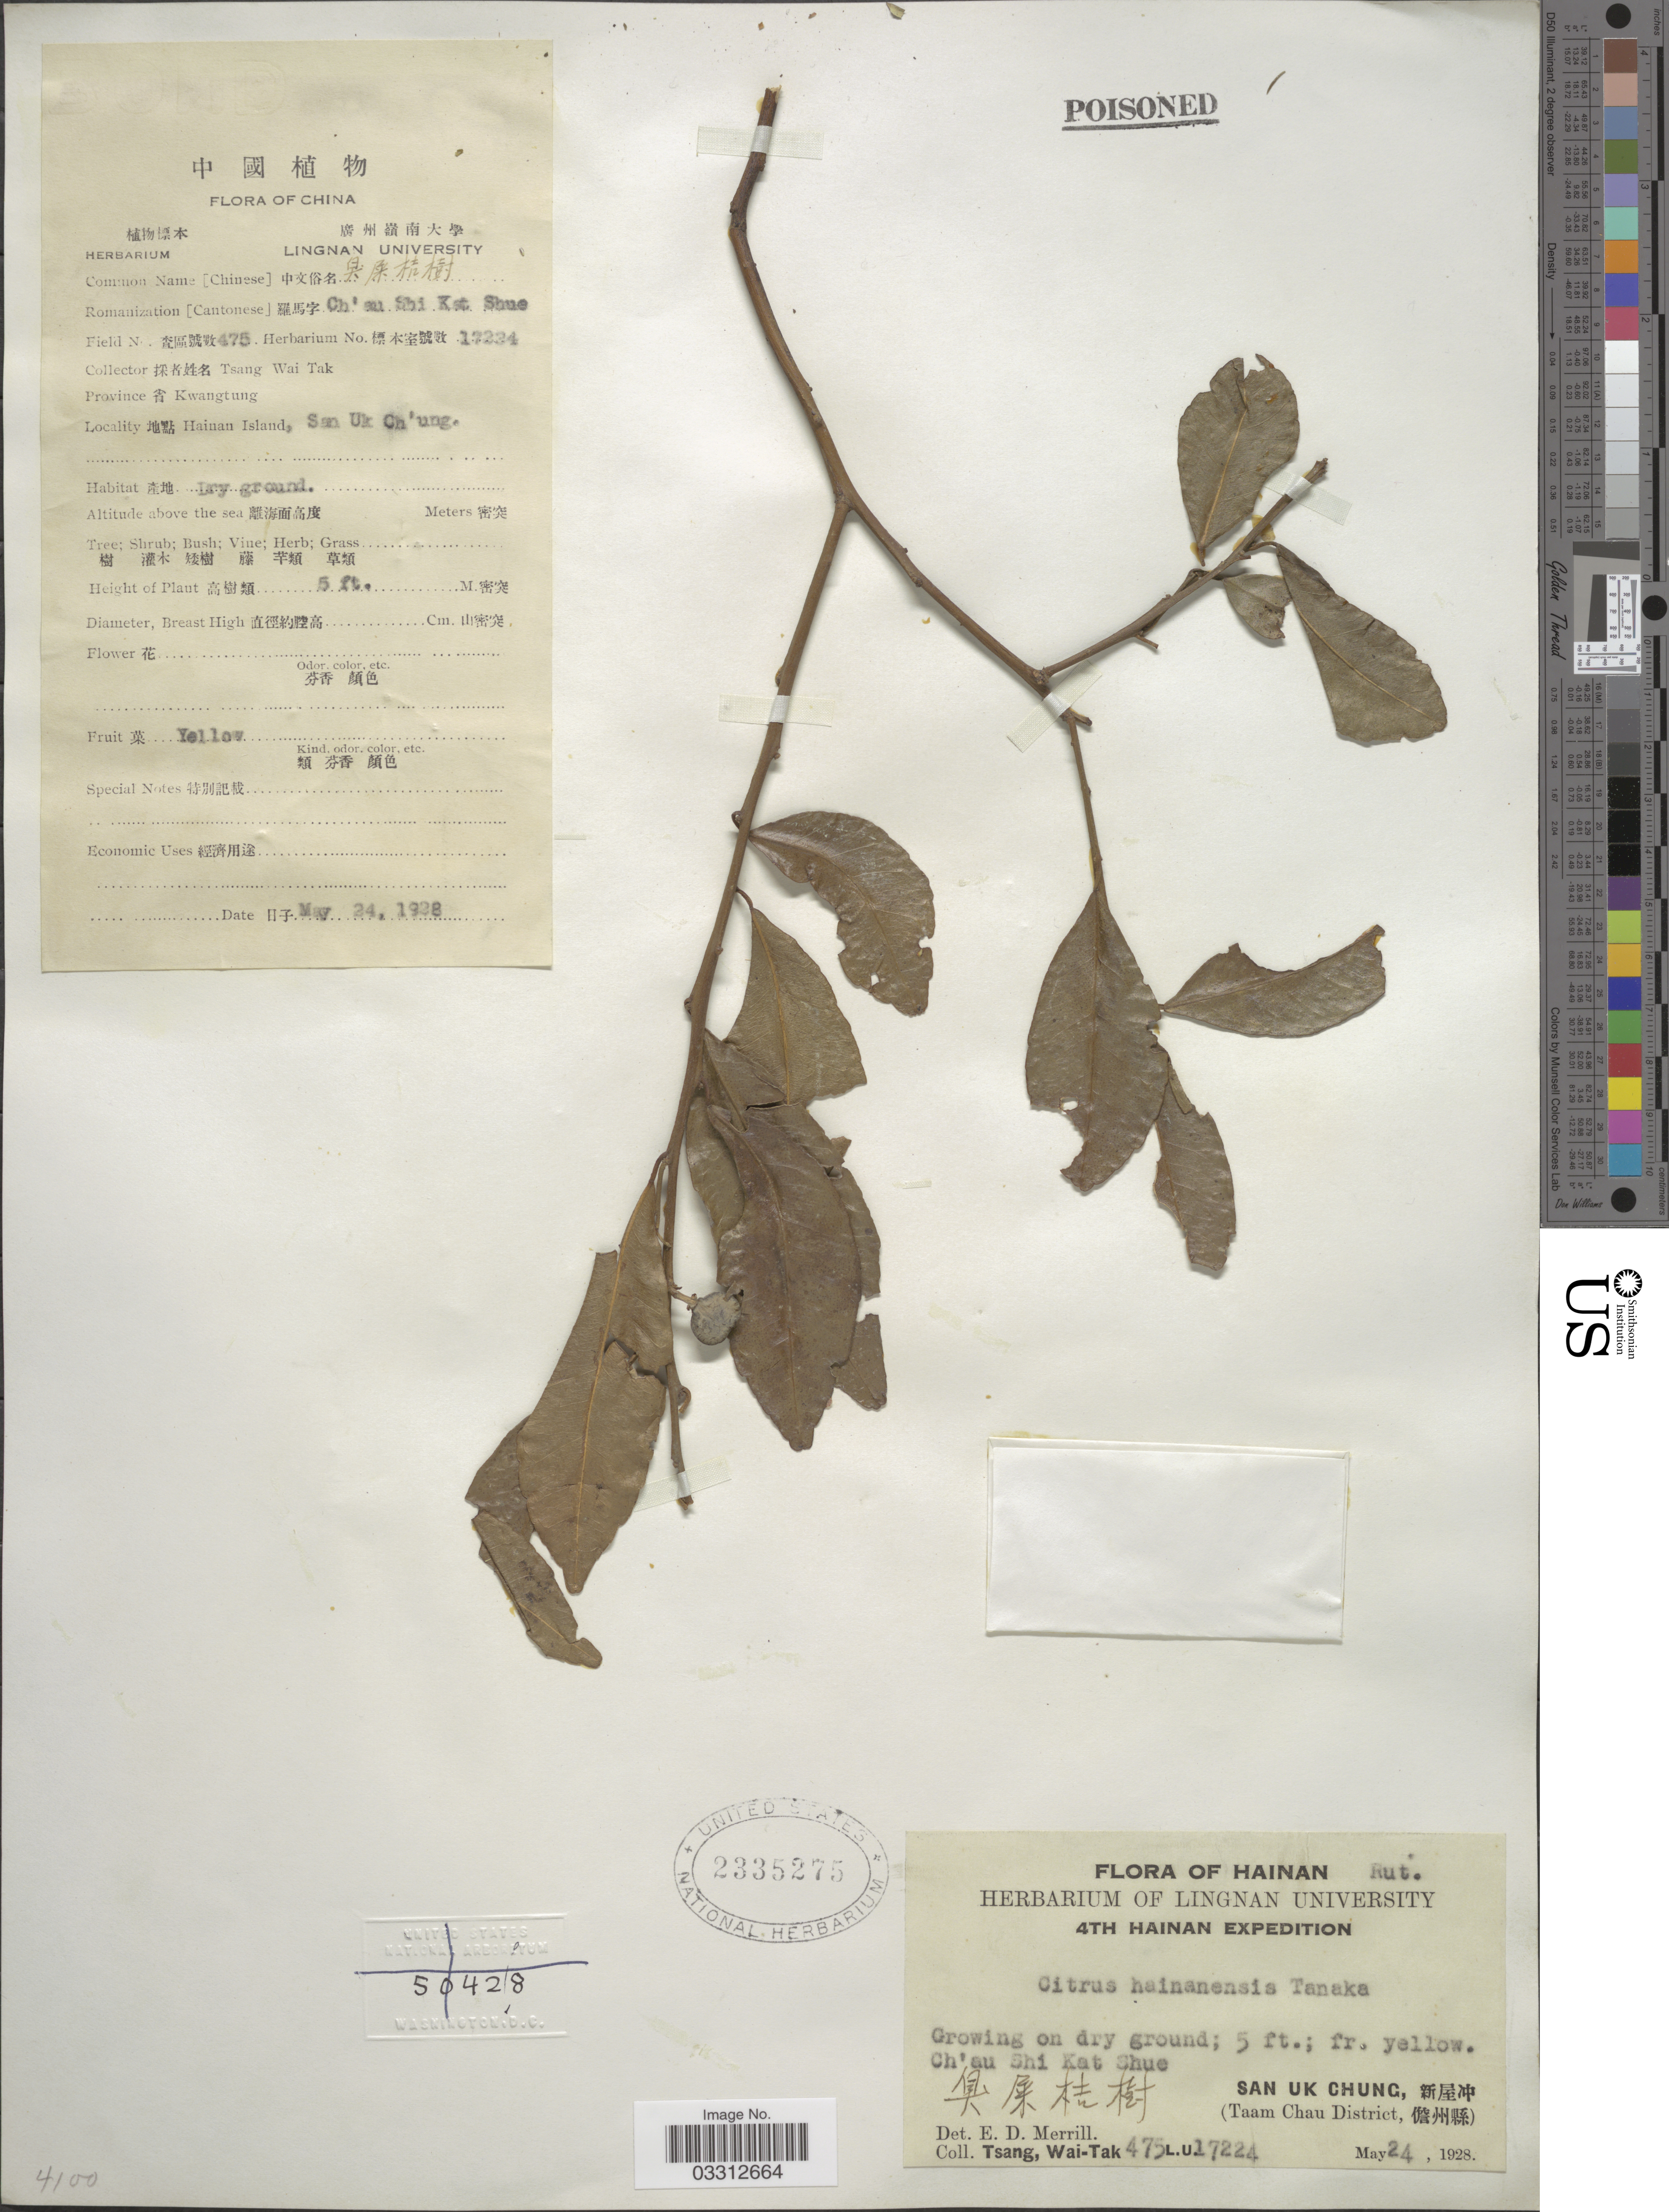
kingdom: Plantae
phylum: Tracheophyta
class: Magnoliopsida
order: Sapindales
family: Rutaceae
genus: Citrus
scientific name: Citrus hainanensis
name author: Tanaka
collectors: W. T. Tsang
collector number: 475L.U.17224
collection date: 1928-05-24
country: China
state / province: Guangdong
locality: PovinceKwangtung, Hainan Island, Ch'au Shi Kat Shue,, San Uk Chung, (Taam Chau District.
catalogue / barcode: US 2335275